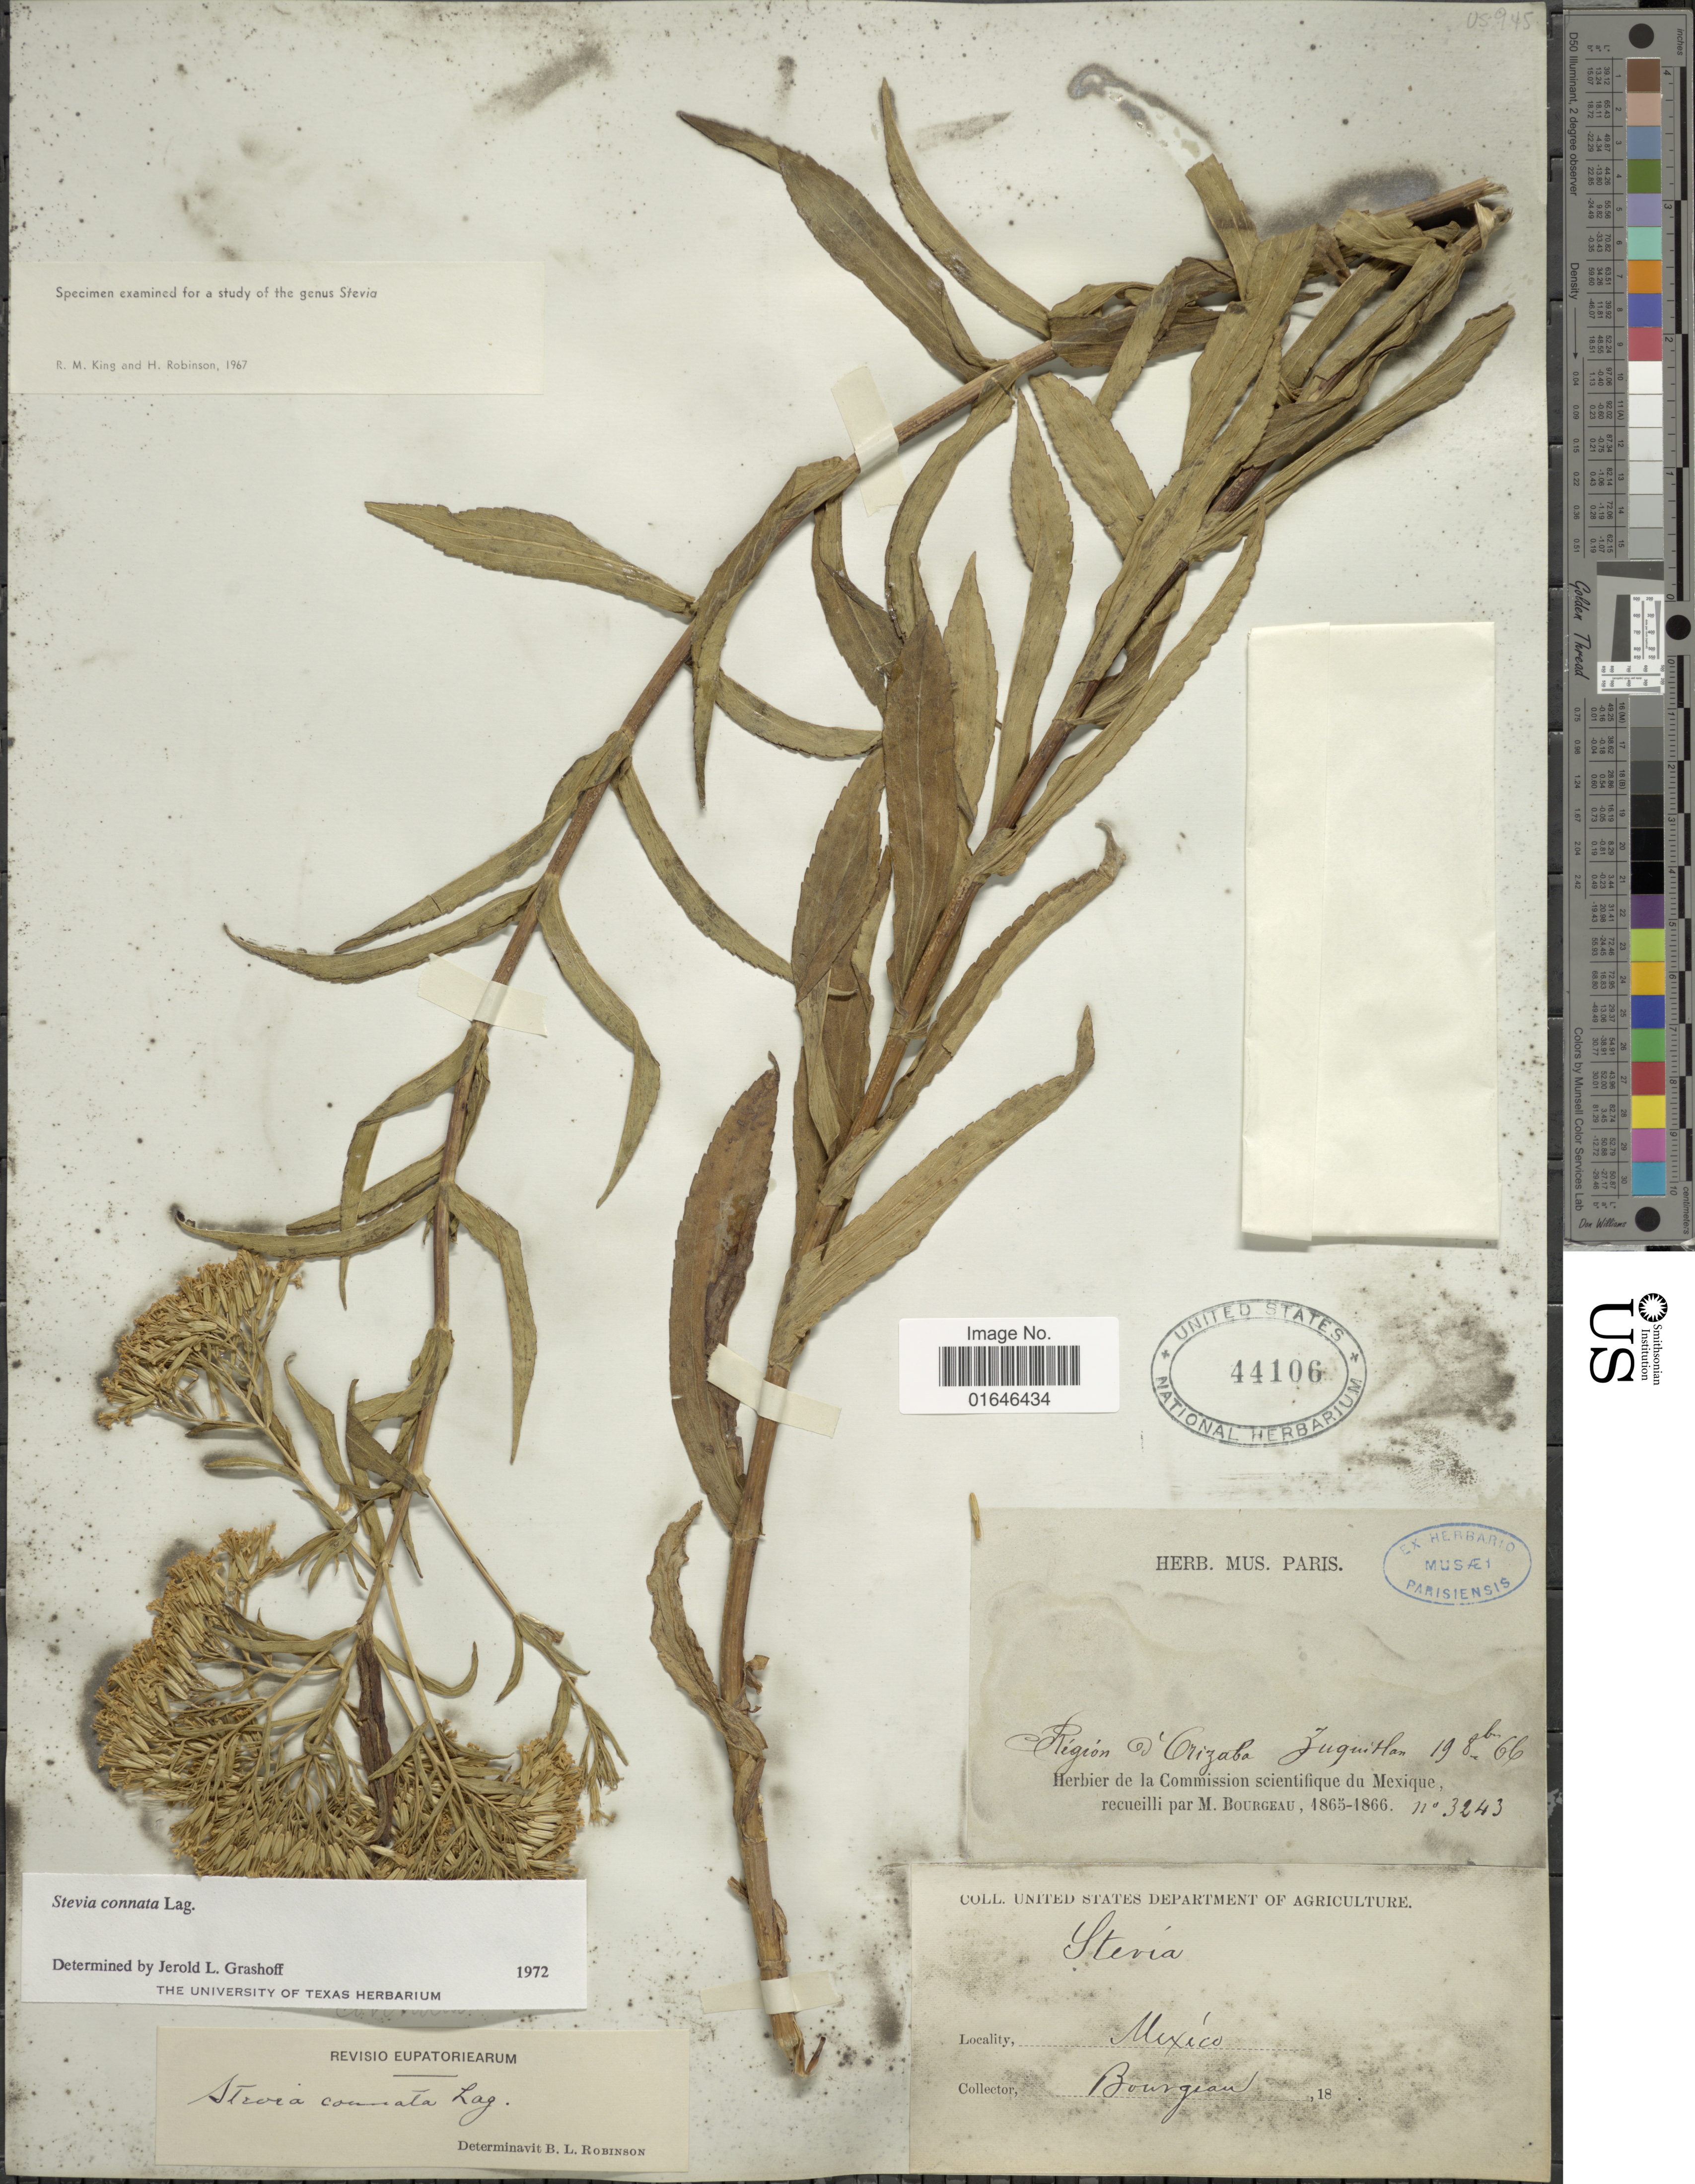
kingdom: Plantae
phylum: Tracheophyta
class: Magnoliopsida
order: Asterales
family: Asteraceae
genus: Stevia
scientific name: Stevia connata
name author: Lag.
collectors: M. Bourgeau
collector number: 3243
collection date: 1866-10-19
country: Mexico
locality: Región d' Orizaba, Zuquitlan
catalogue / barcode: US 44106